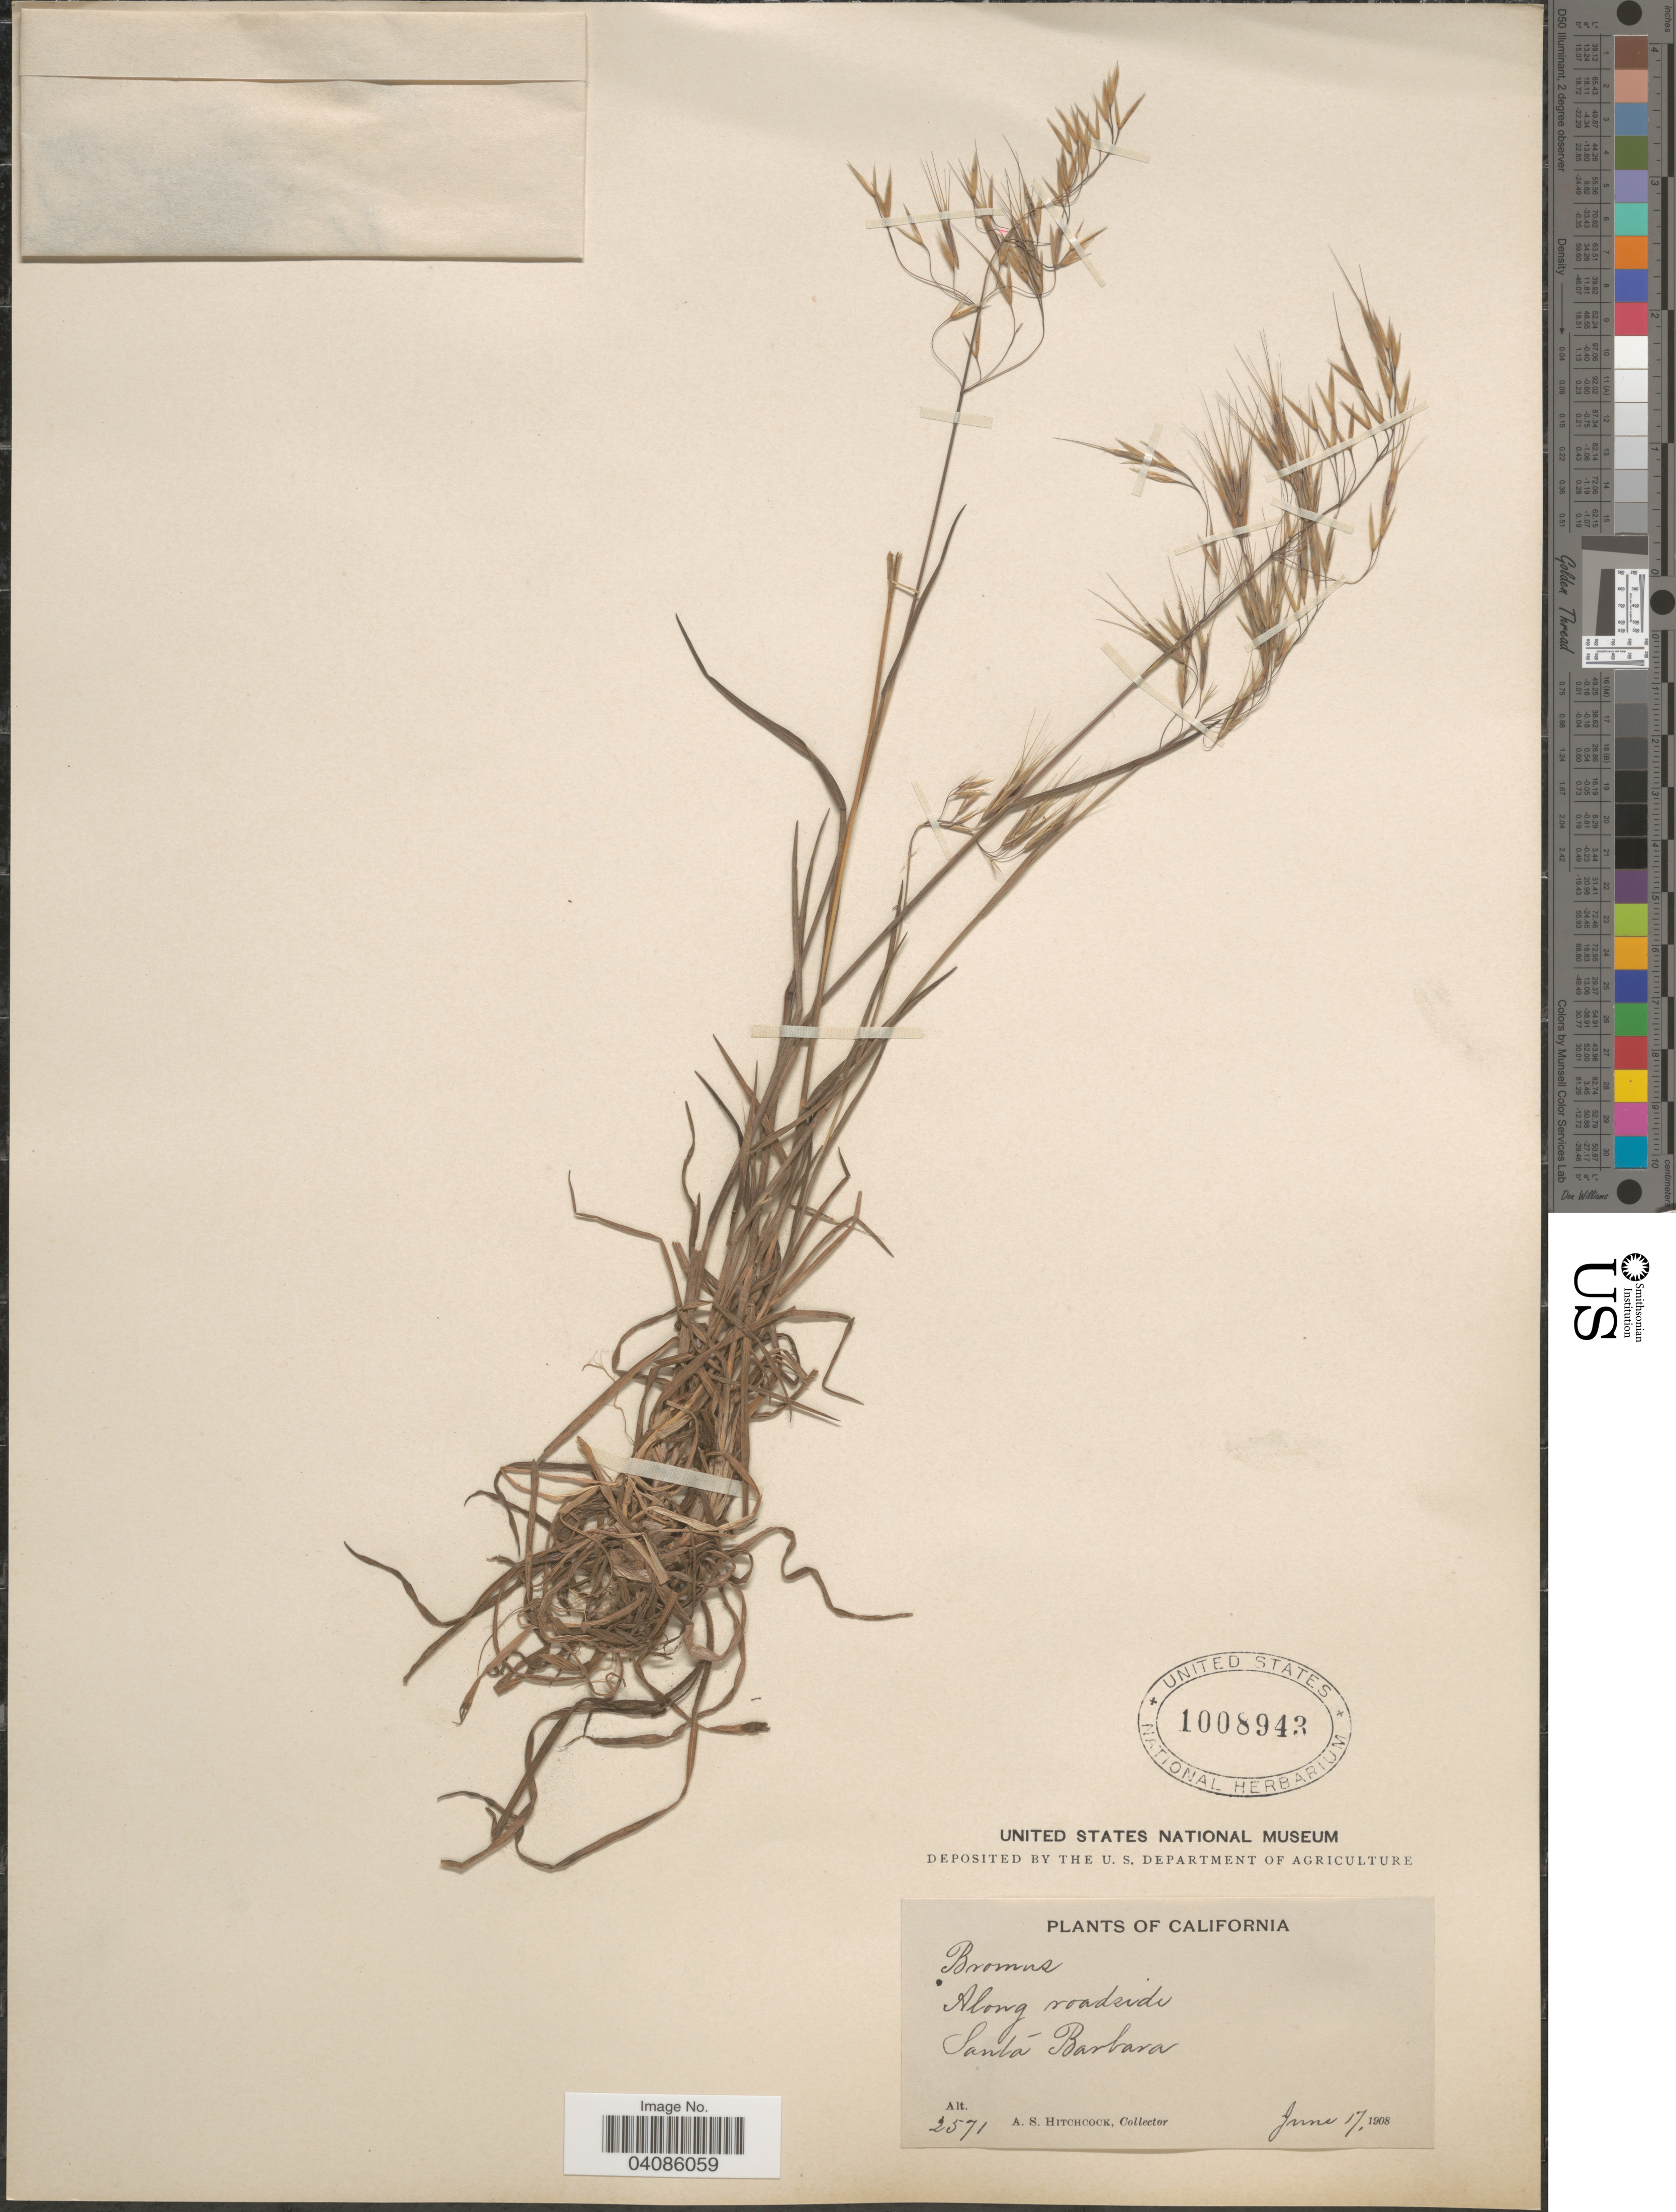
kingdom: Plantae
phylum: Tracheophyta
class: Liliopsida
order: Poales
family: Poaceae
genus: Bromus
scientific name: Bromus tectorum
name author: L.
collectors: A. S. Hitchcock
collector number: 2571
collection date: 1908-06-17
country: United States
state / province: California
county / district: Santa Barbara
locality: Along roadside. Santa Barbara.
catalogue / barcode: US 1008943